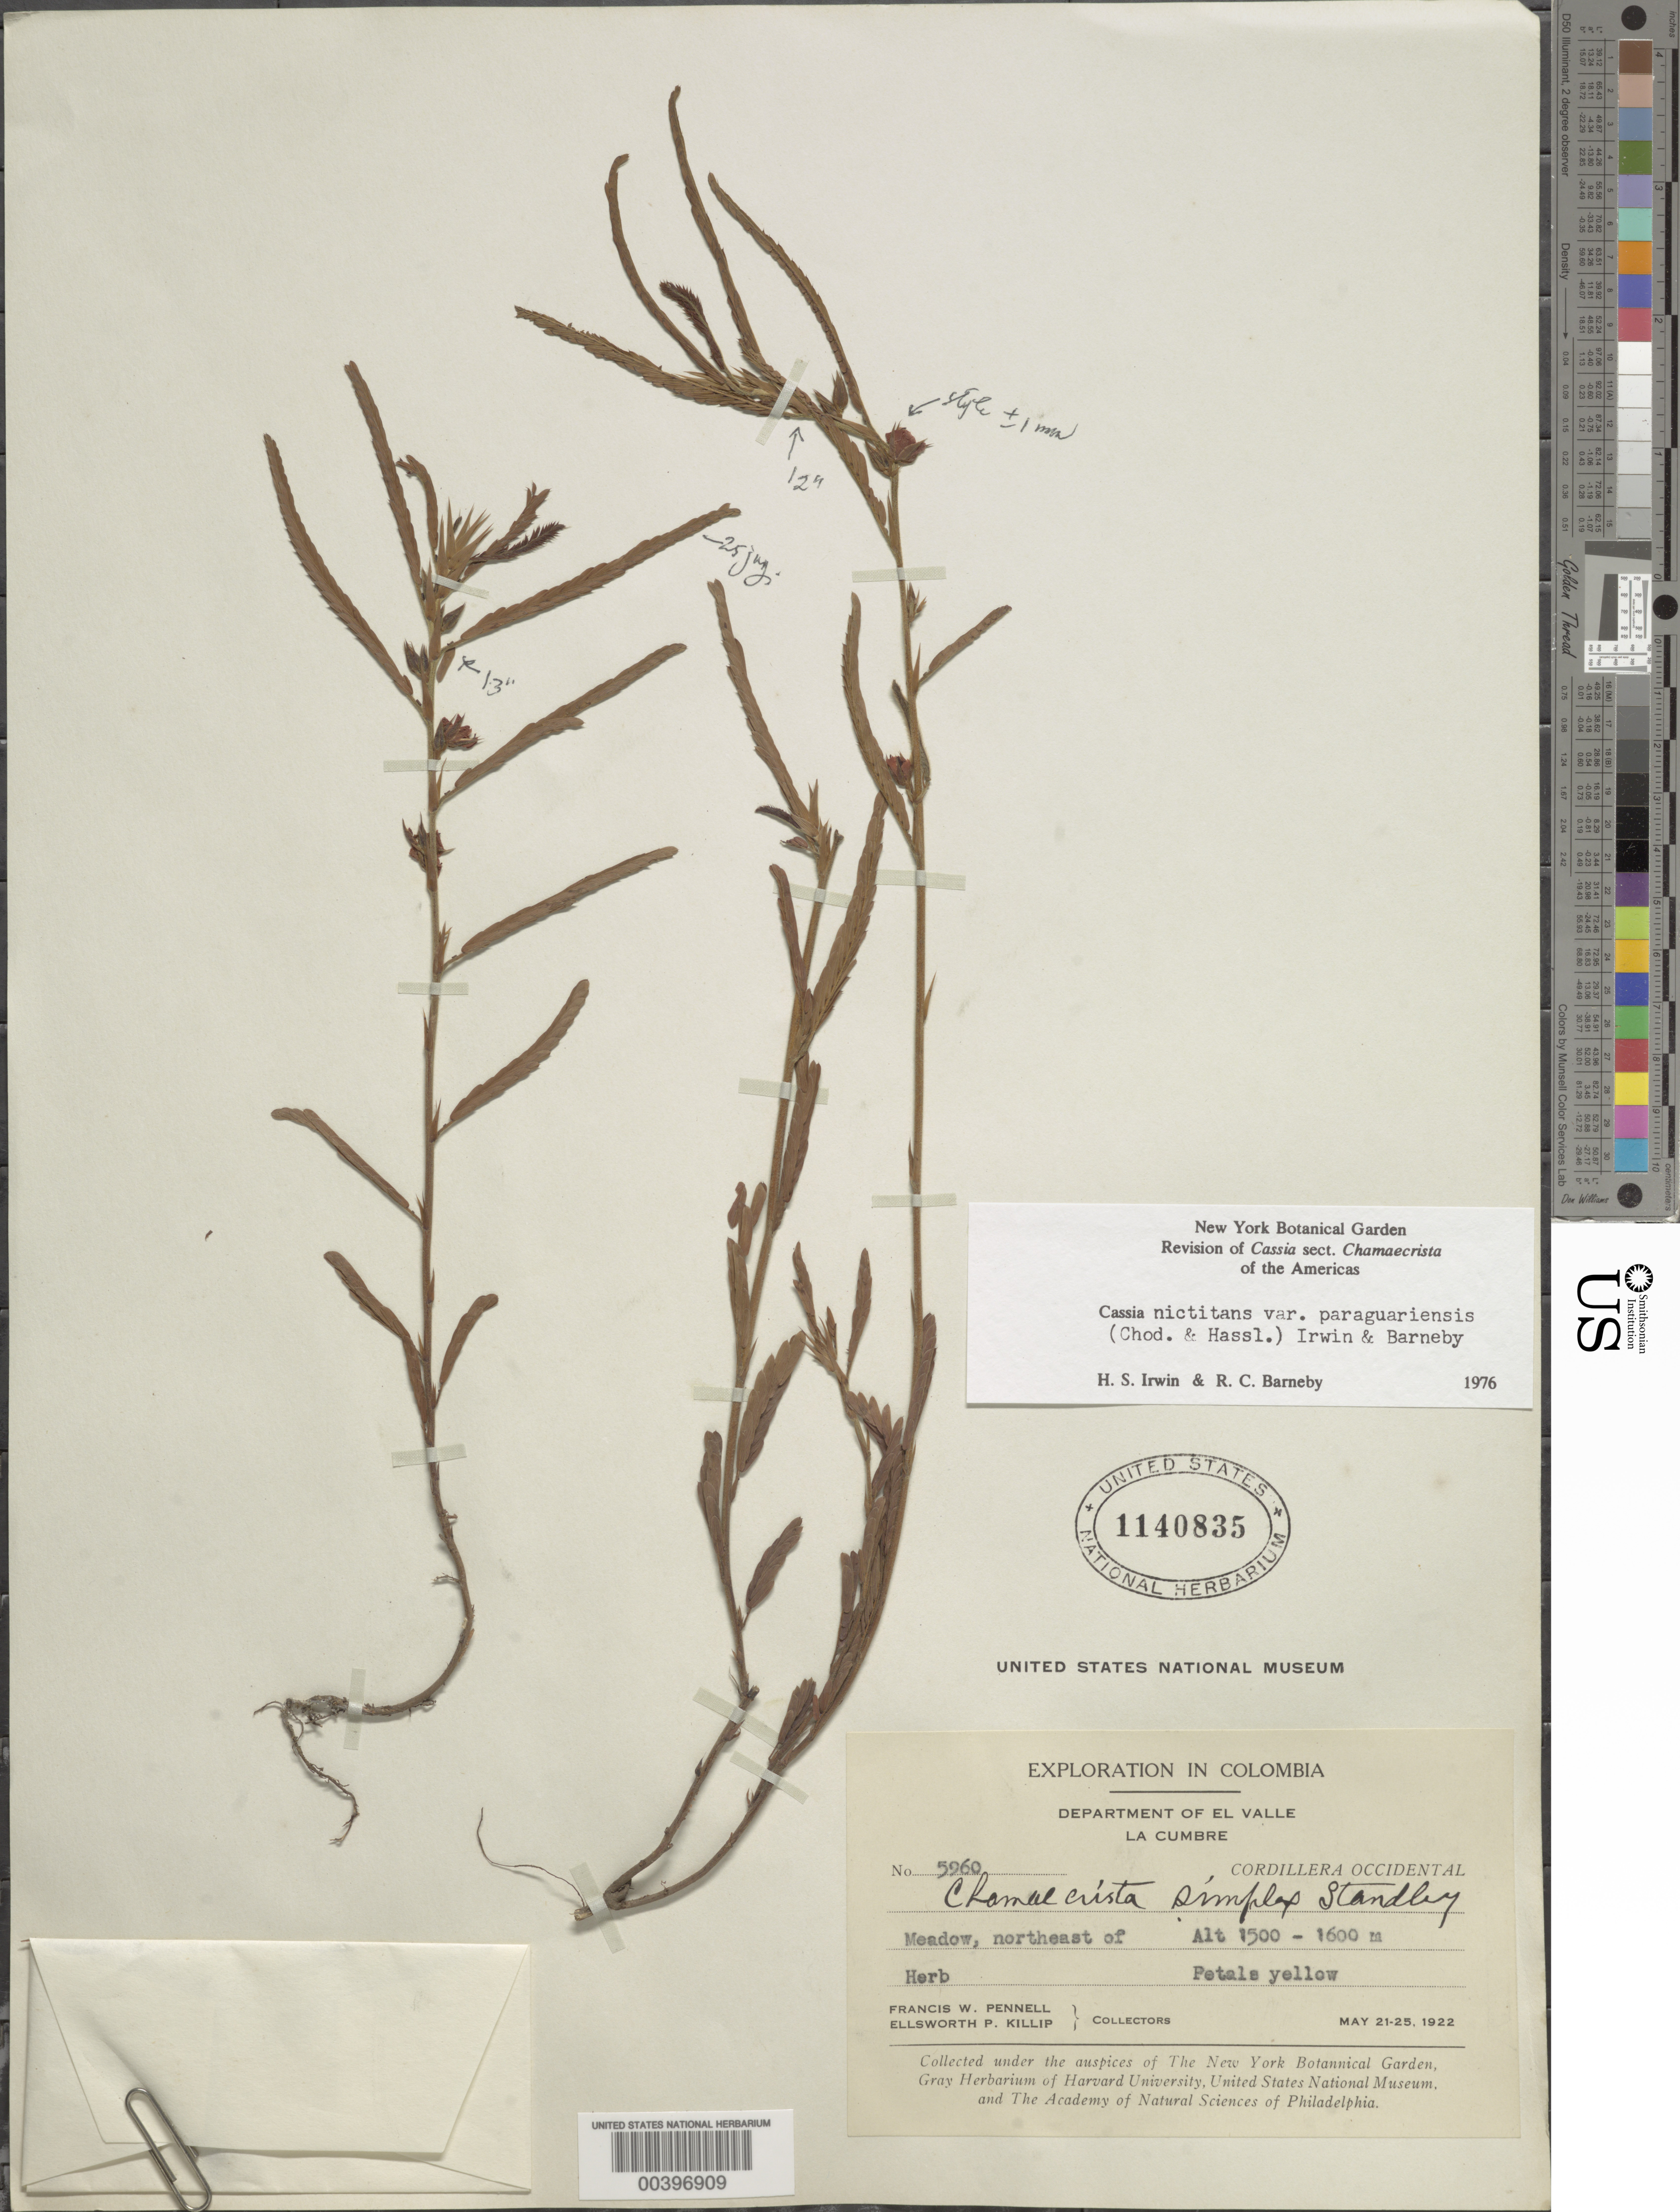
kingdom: Plantae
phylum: Tracheophyta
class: Magnoliopsida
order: Fabales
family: Fabaceae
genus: Chamaecrista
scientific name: Chamaecrista nictitans var. paraguariensis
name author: (Chodat & Hassl.) H.S. Irwin & Barneby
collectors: F. W. Pennell & E. P. Killip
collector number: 5960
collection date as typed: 21 May 1922 to 25 May 1922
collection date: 1922-05-21/1922-05-25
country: Colombia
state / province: Valle del Cauca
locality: NE of la Cumbe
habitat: Meadow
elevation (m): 1500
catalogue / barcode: US 1140835